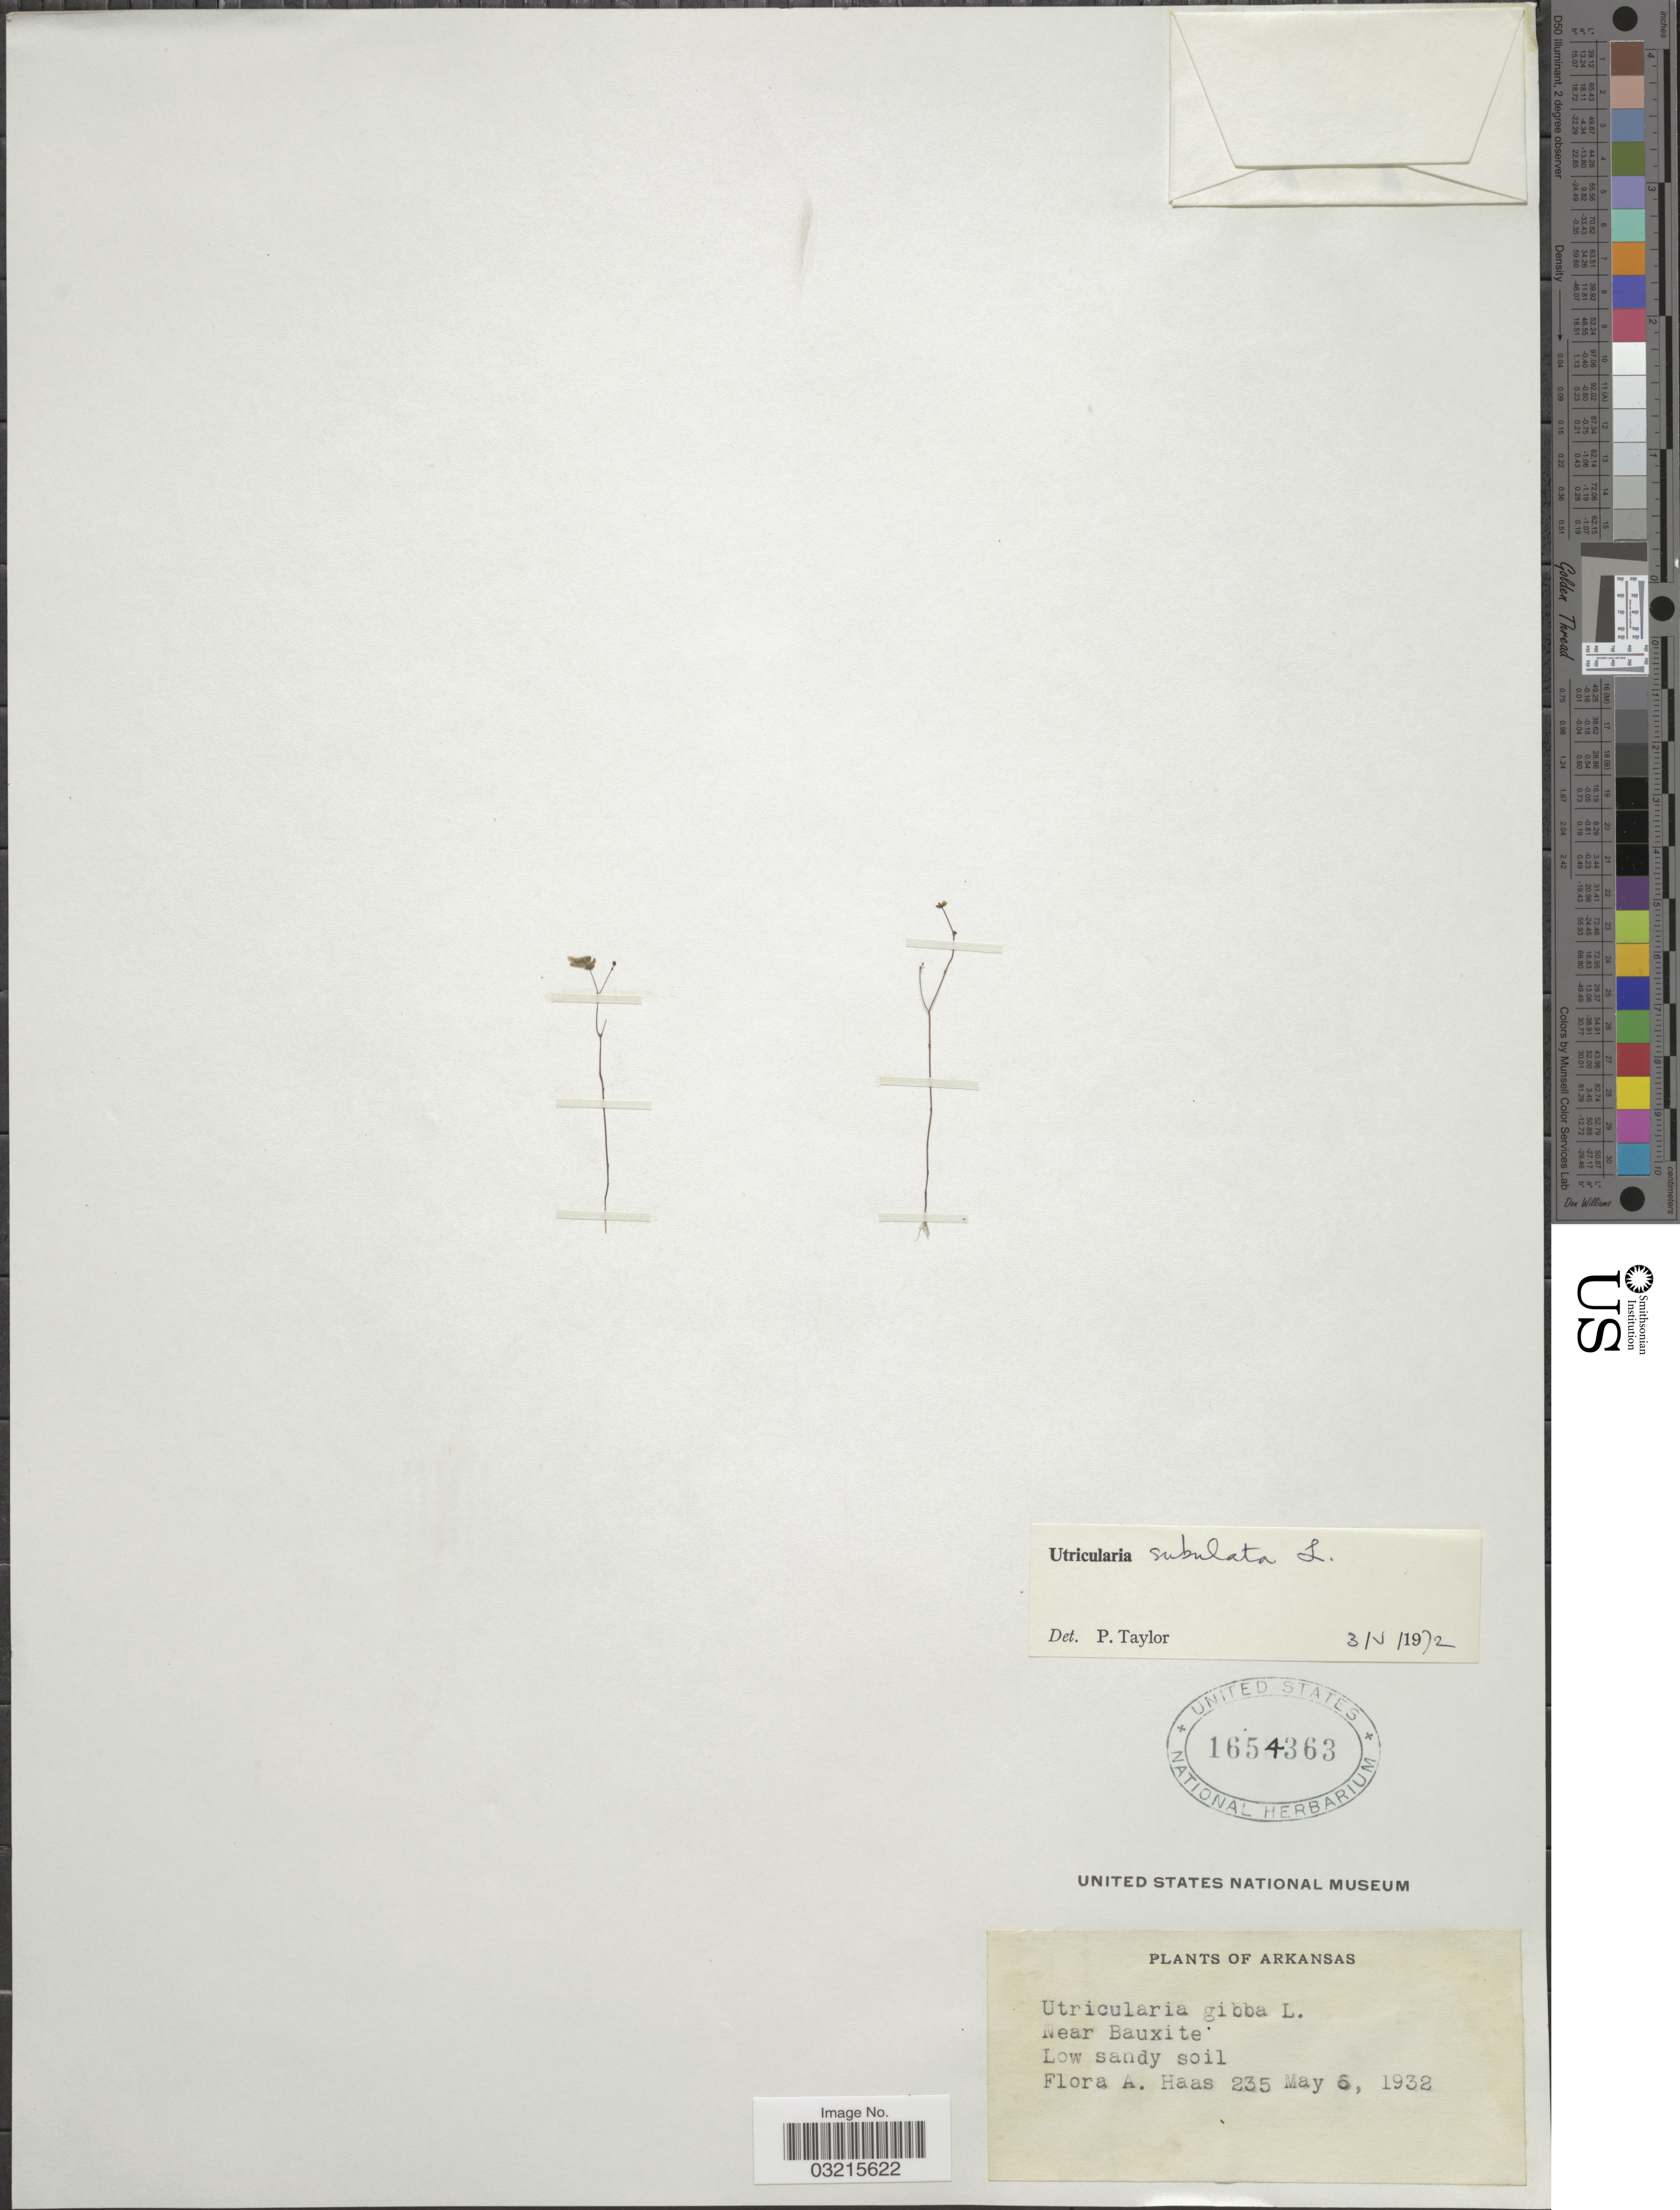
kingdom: Plantae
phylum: Tracheophyta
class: Magnoliopsida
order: Lamiales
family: Lentibulariaceae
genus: Utricularia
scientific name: Utricularia subulata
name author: L.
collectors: F. A. Haas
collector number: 235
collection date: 1932-05-06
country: United States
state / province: Arkansas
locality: Near Bauxite.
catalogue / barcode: US 1654363